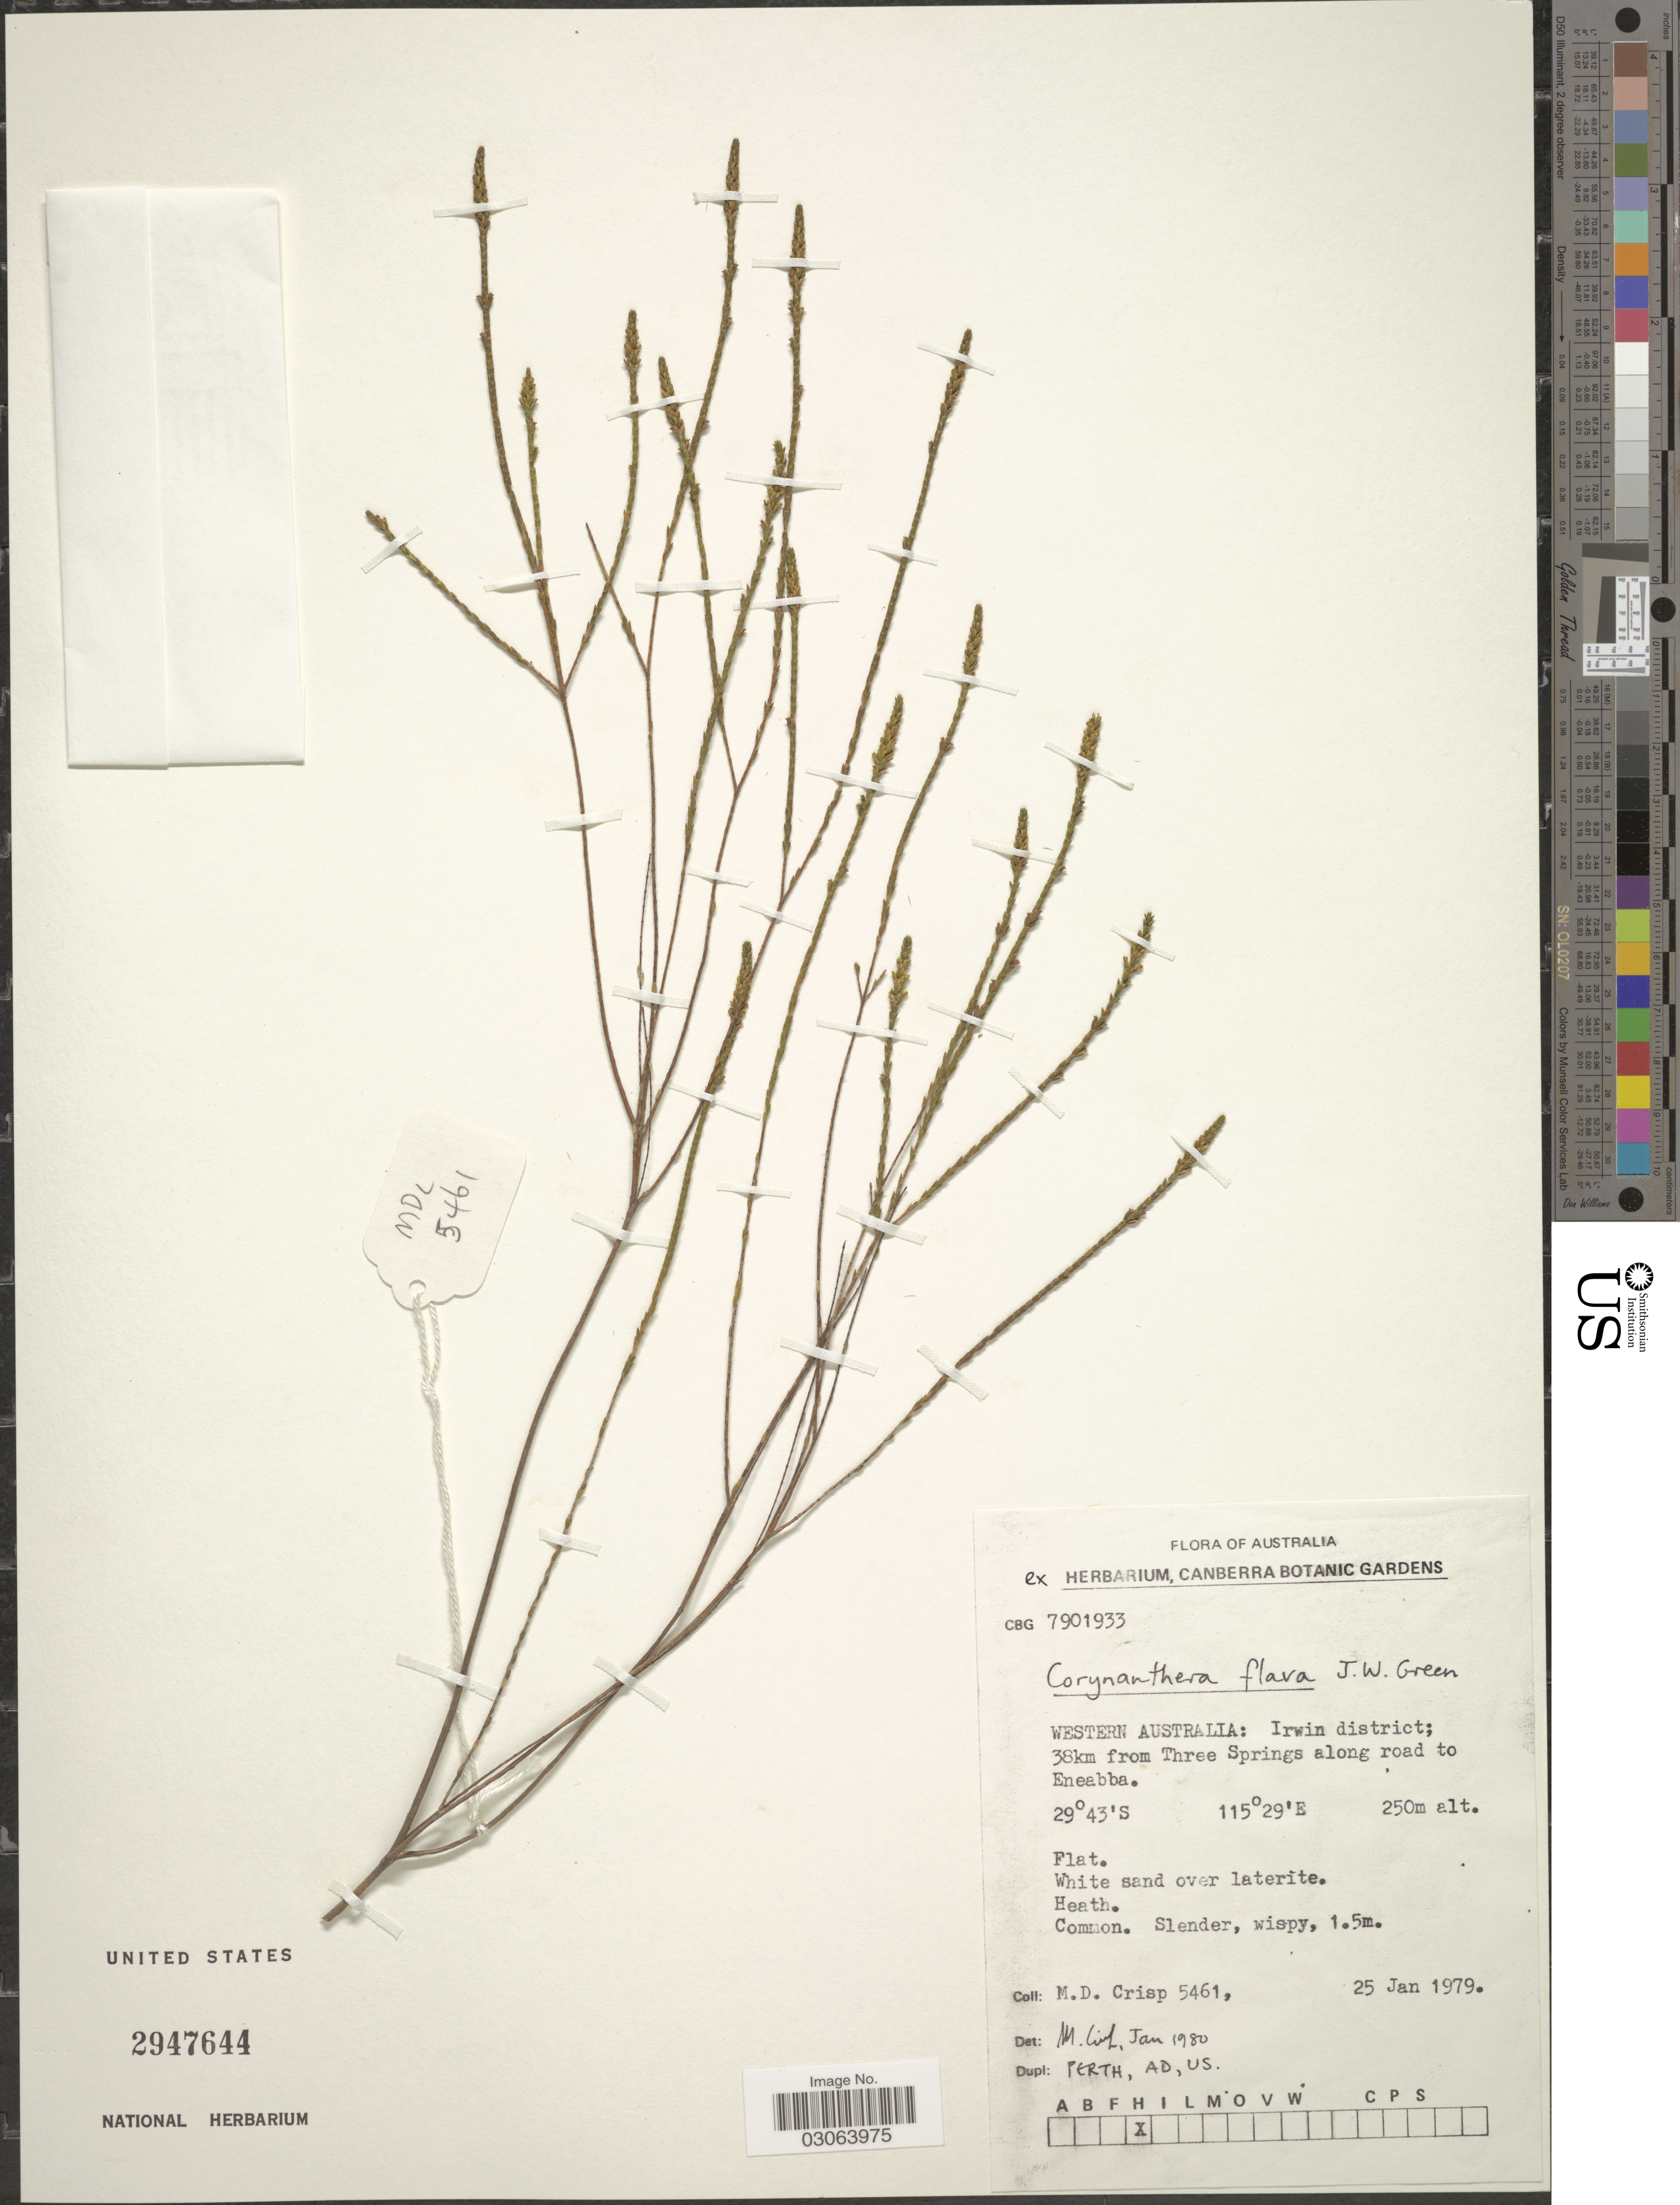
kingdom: Plantae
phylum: Tracheophyta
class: Magnoliopsida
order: Myrtales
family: Myrtaceae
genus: Micromyrtus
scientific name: Micromyrtus flava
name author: (J.W. Green) Rye & P.G. Wilson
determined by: Strong, Mark T., (BOT), Smithsonian Institution - National Museum of Natural History (UNITED STATES)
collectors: M. Crisp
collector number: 5461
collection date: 1979-01-25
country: Australia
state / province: Western Australia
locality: Irwin district; 38km from Three Springs along road to Eneabba.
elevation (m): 250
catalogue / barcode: US 2947644